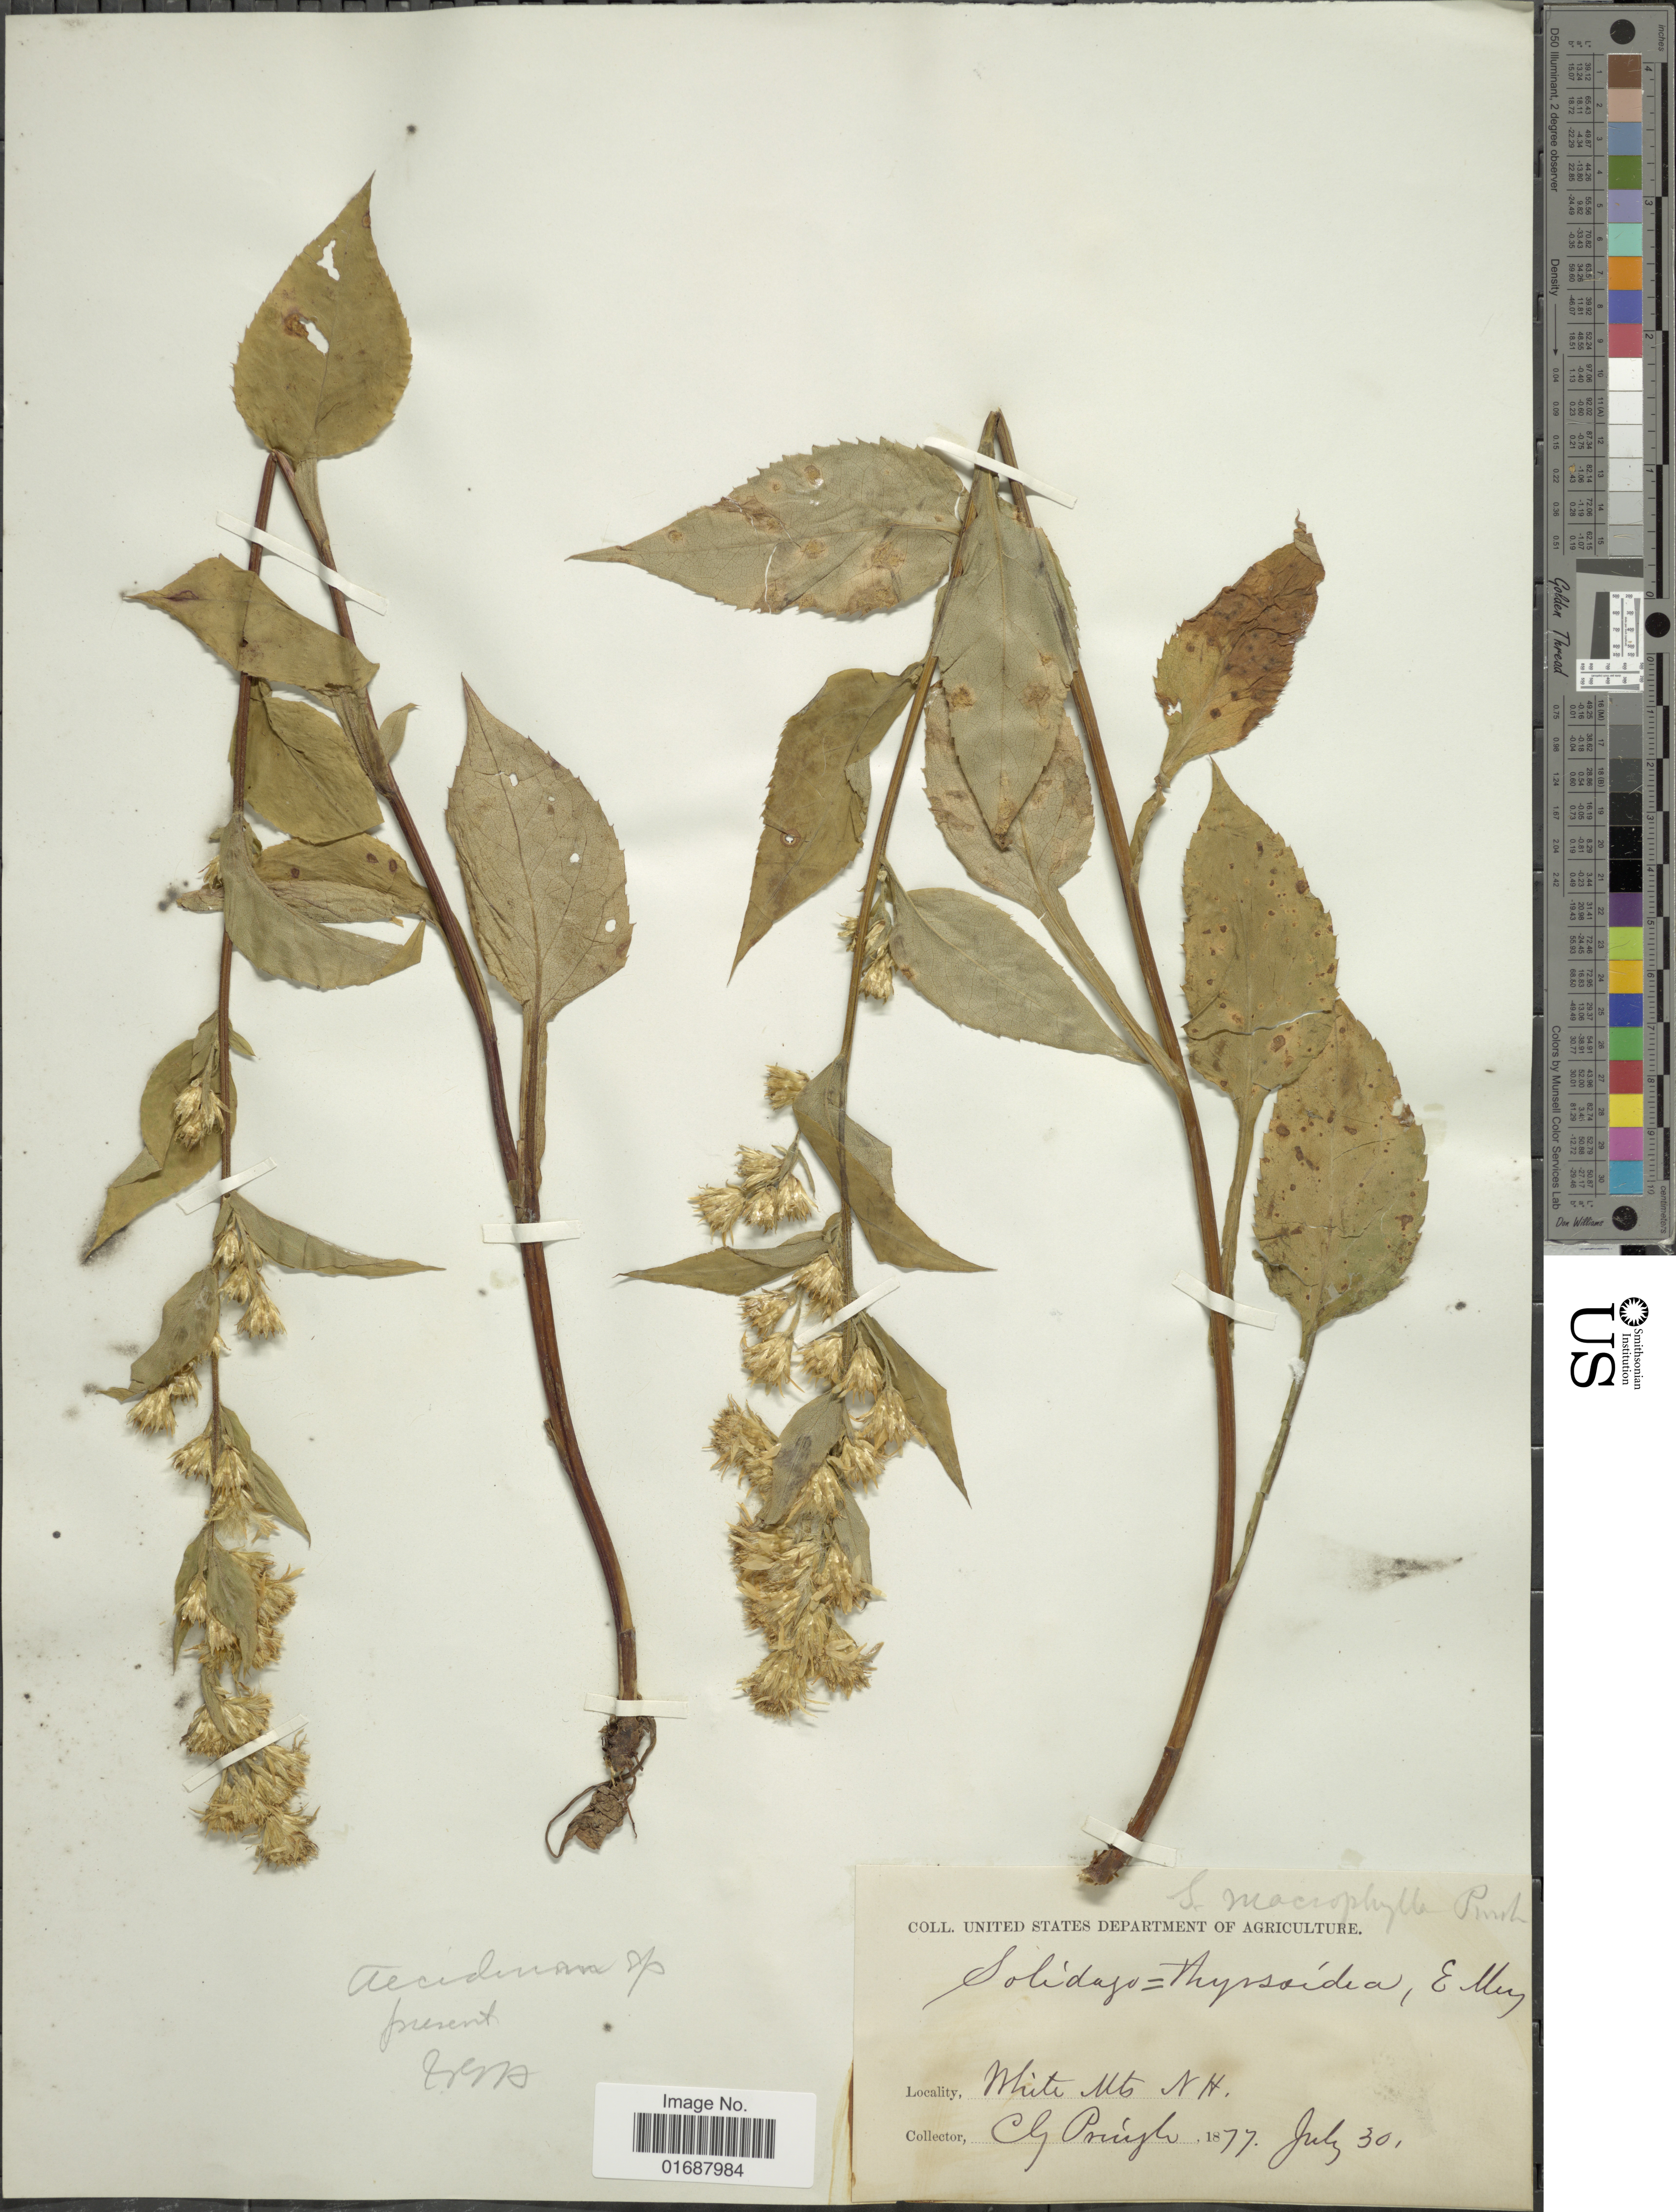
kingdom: Plantae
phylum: Tracheophyta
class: Magnoliopsida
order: Asterales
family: Asteraceae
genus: Solidago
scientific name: Solidago macrophylla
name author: Banks ex Pursh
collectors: C. G. Pringle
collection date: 1877-07-30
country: United States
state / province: New Hampshire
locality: White Mts, N.H.